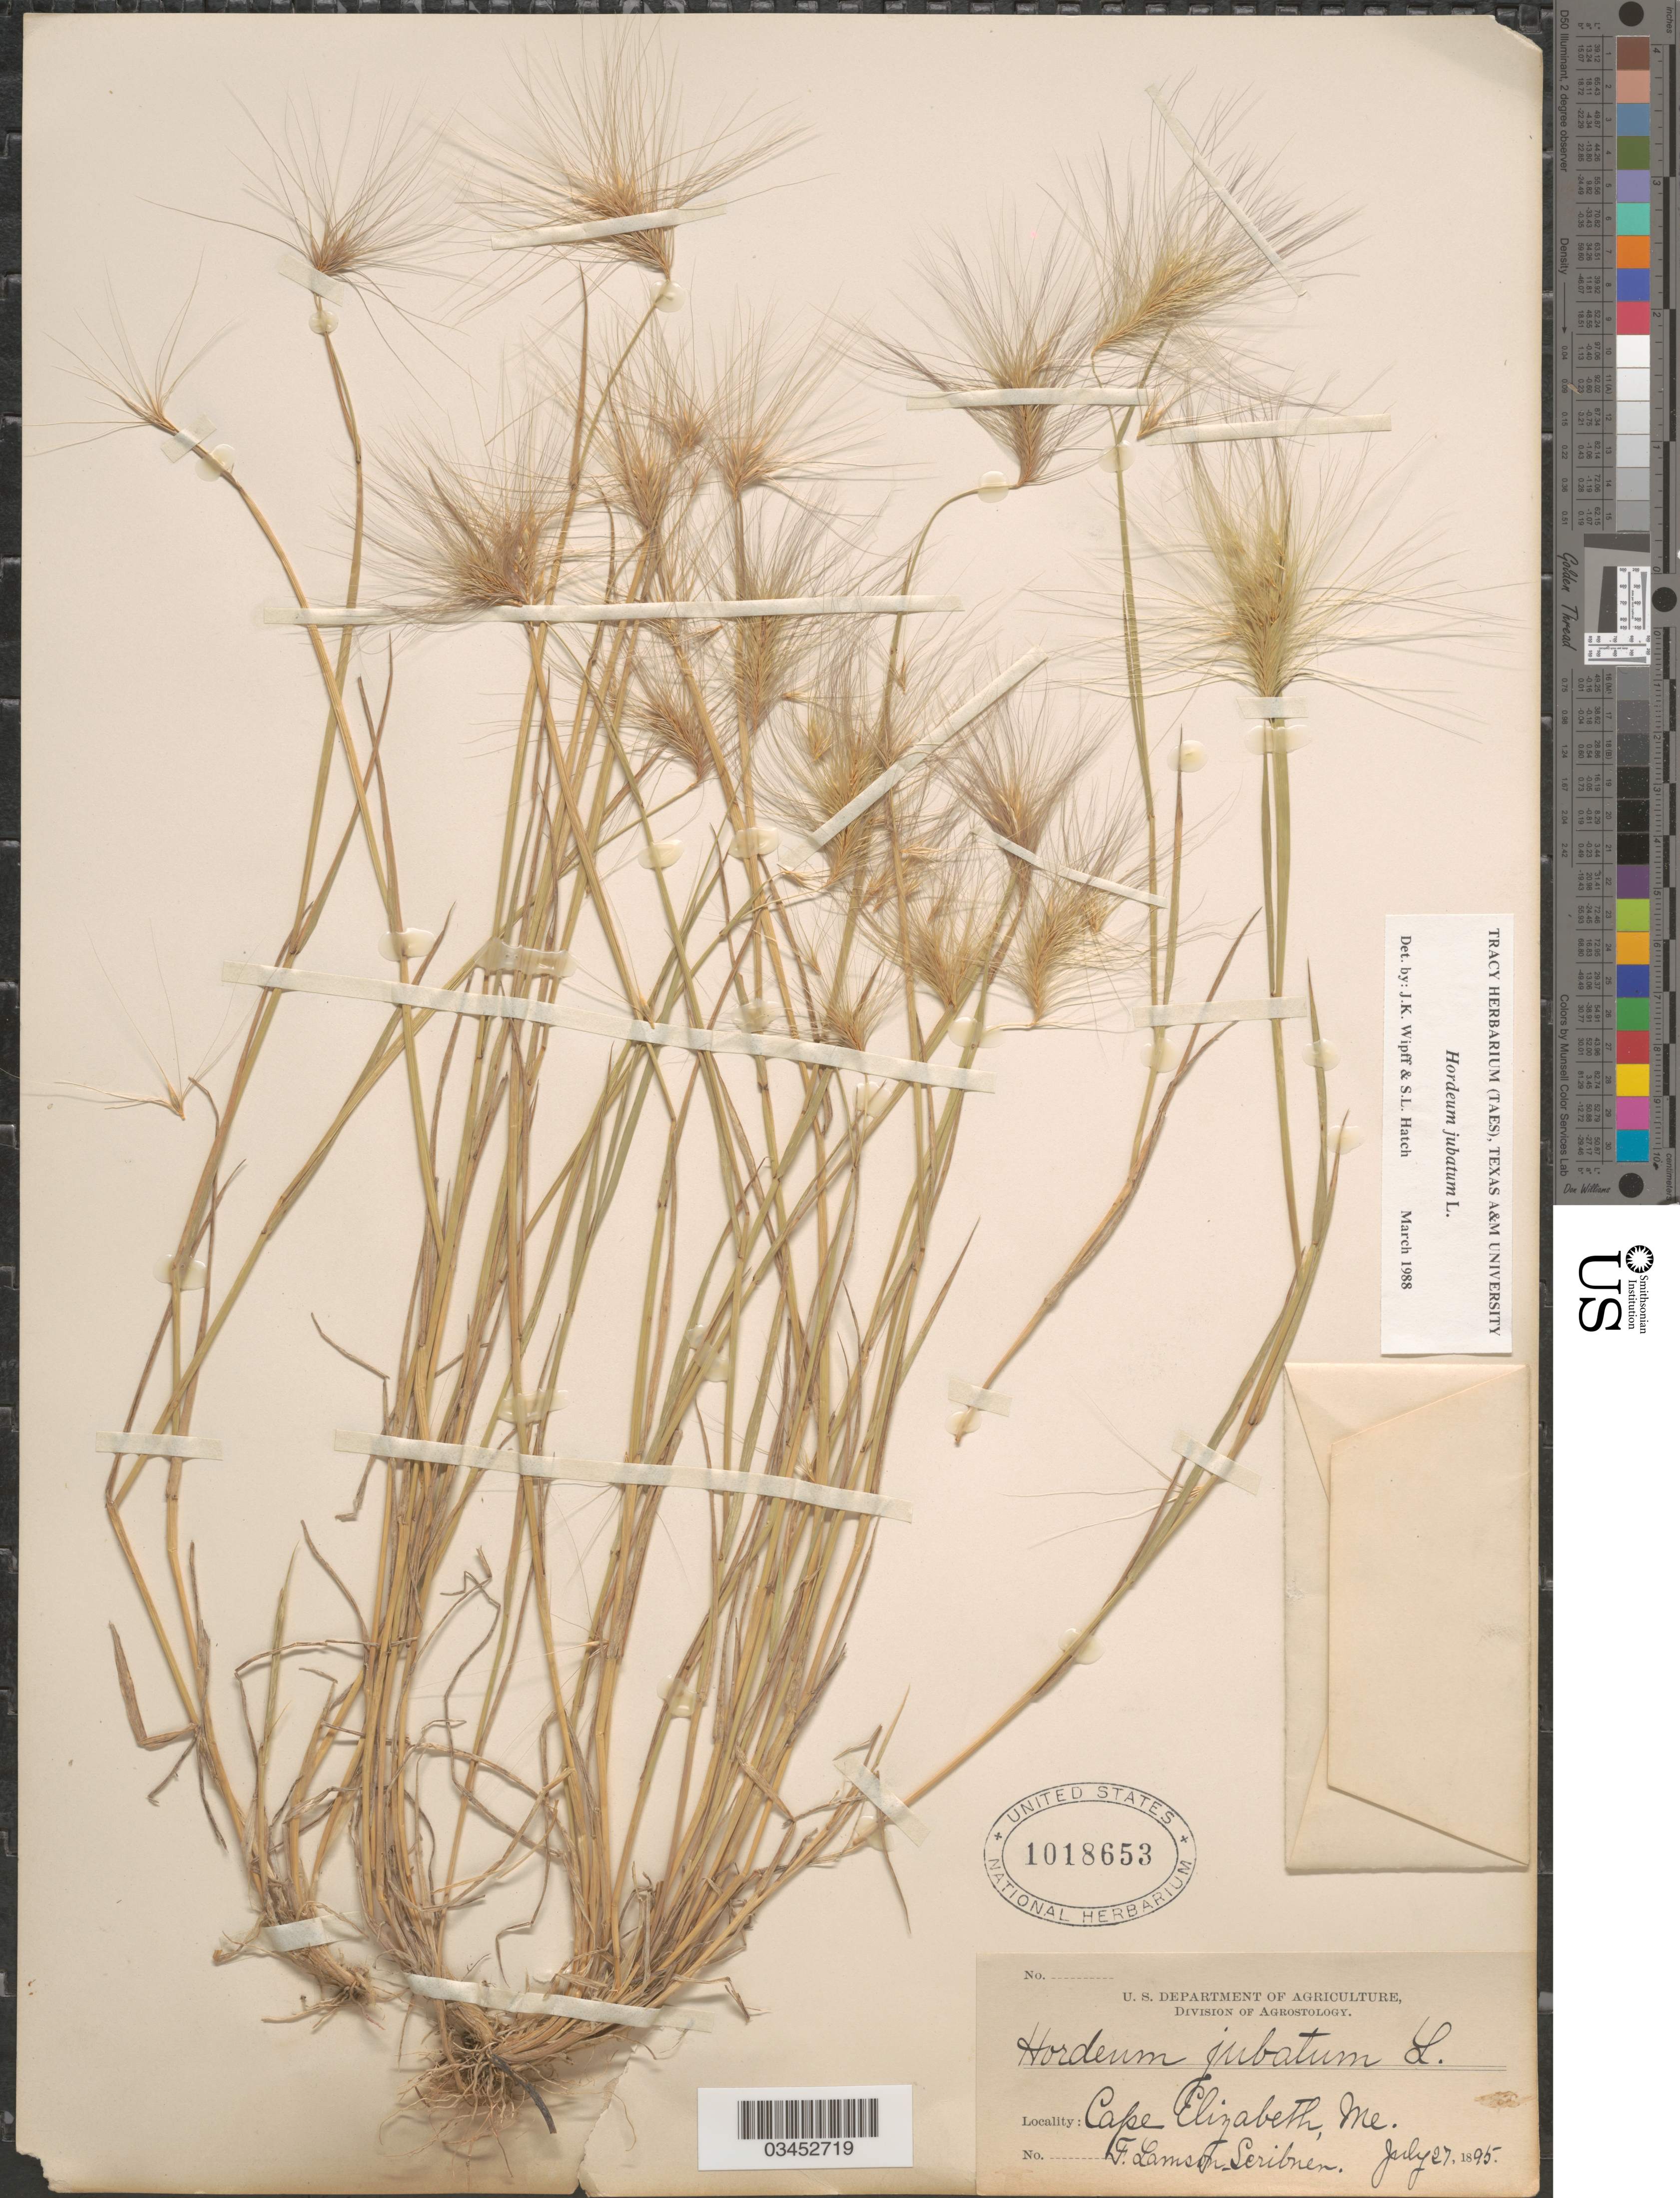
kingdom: Plantae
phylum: Tracheophyta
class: Liliopsida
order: Poales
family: Poaceae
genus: Hordeum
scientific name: Hordeum jubatum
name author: L.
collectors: F. Lamson-Scribner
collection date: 1895-07-27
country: United States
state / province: Maine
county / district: Cumberland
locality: Cape Elizabeth.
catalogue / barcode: US 1018653